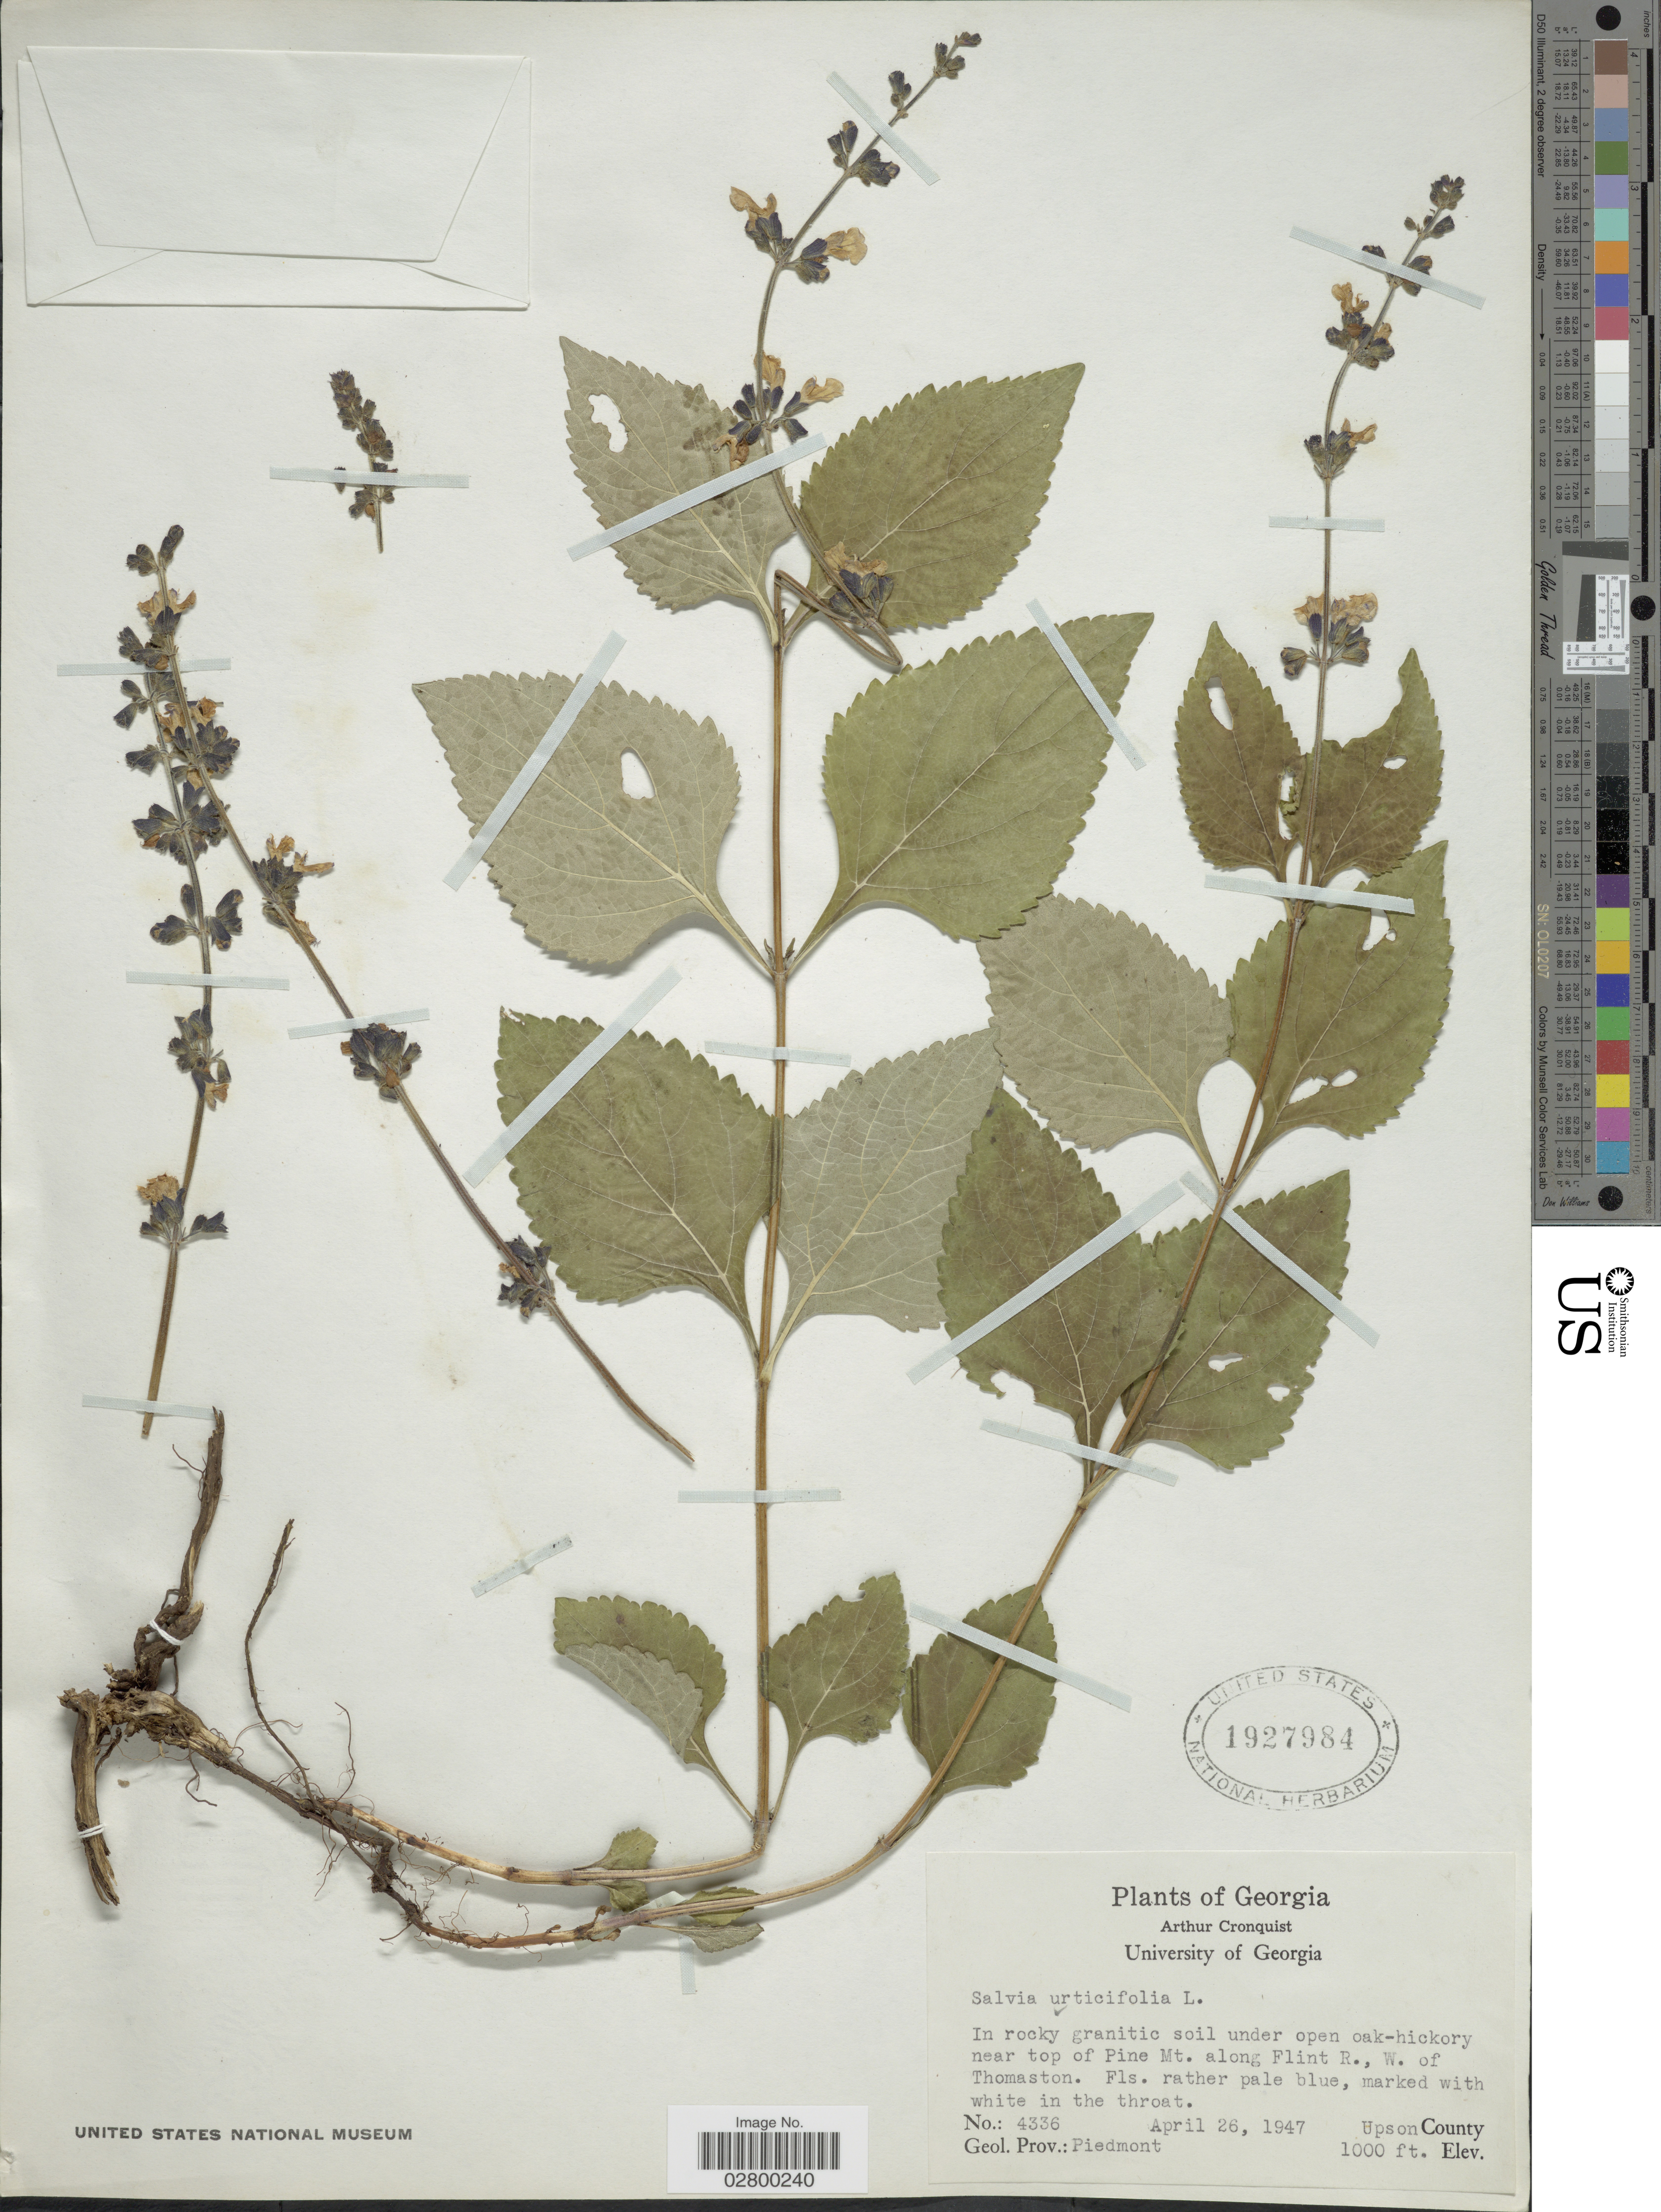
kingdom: Plantae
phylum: Tracheophyta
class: Magnoliopsida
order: Lamiales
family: Lamiaceae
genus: Salvia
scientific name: Salvia urticifolia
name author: L.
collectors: A. J. Cronquist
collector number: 4336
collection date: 1947-04-26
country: United States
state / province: Georgia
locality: In rocky granitic soil under open oak-hickory near top of Pine Mt. along Flint R., W. of Thomaston, Upson County, Geol.Prov.: Piedmont.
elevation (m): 305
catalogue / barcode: US 1927984